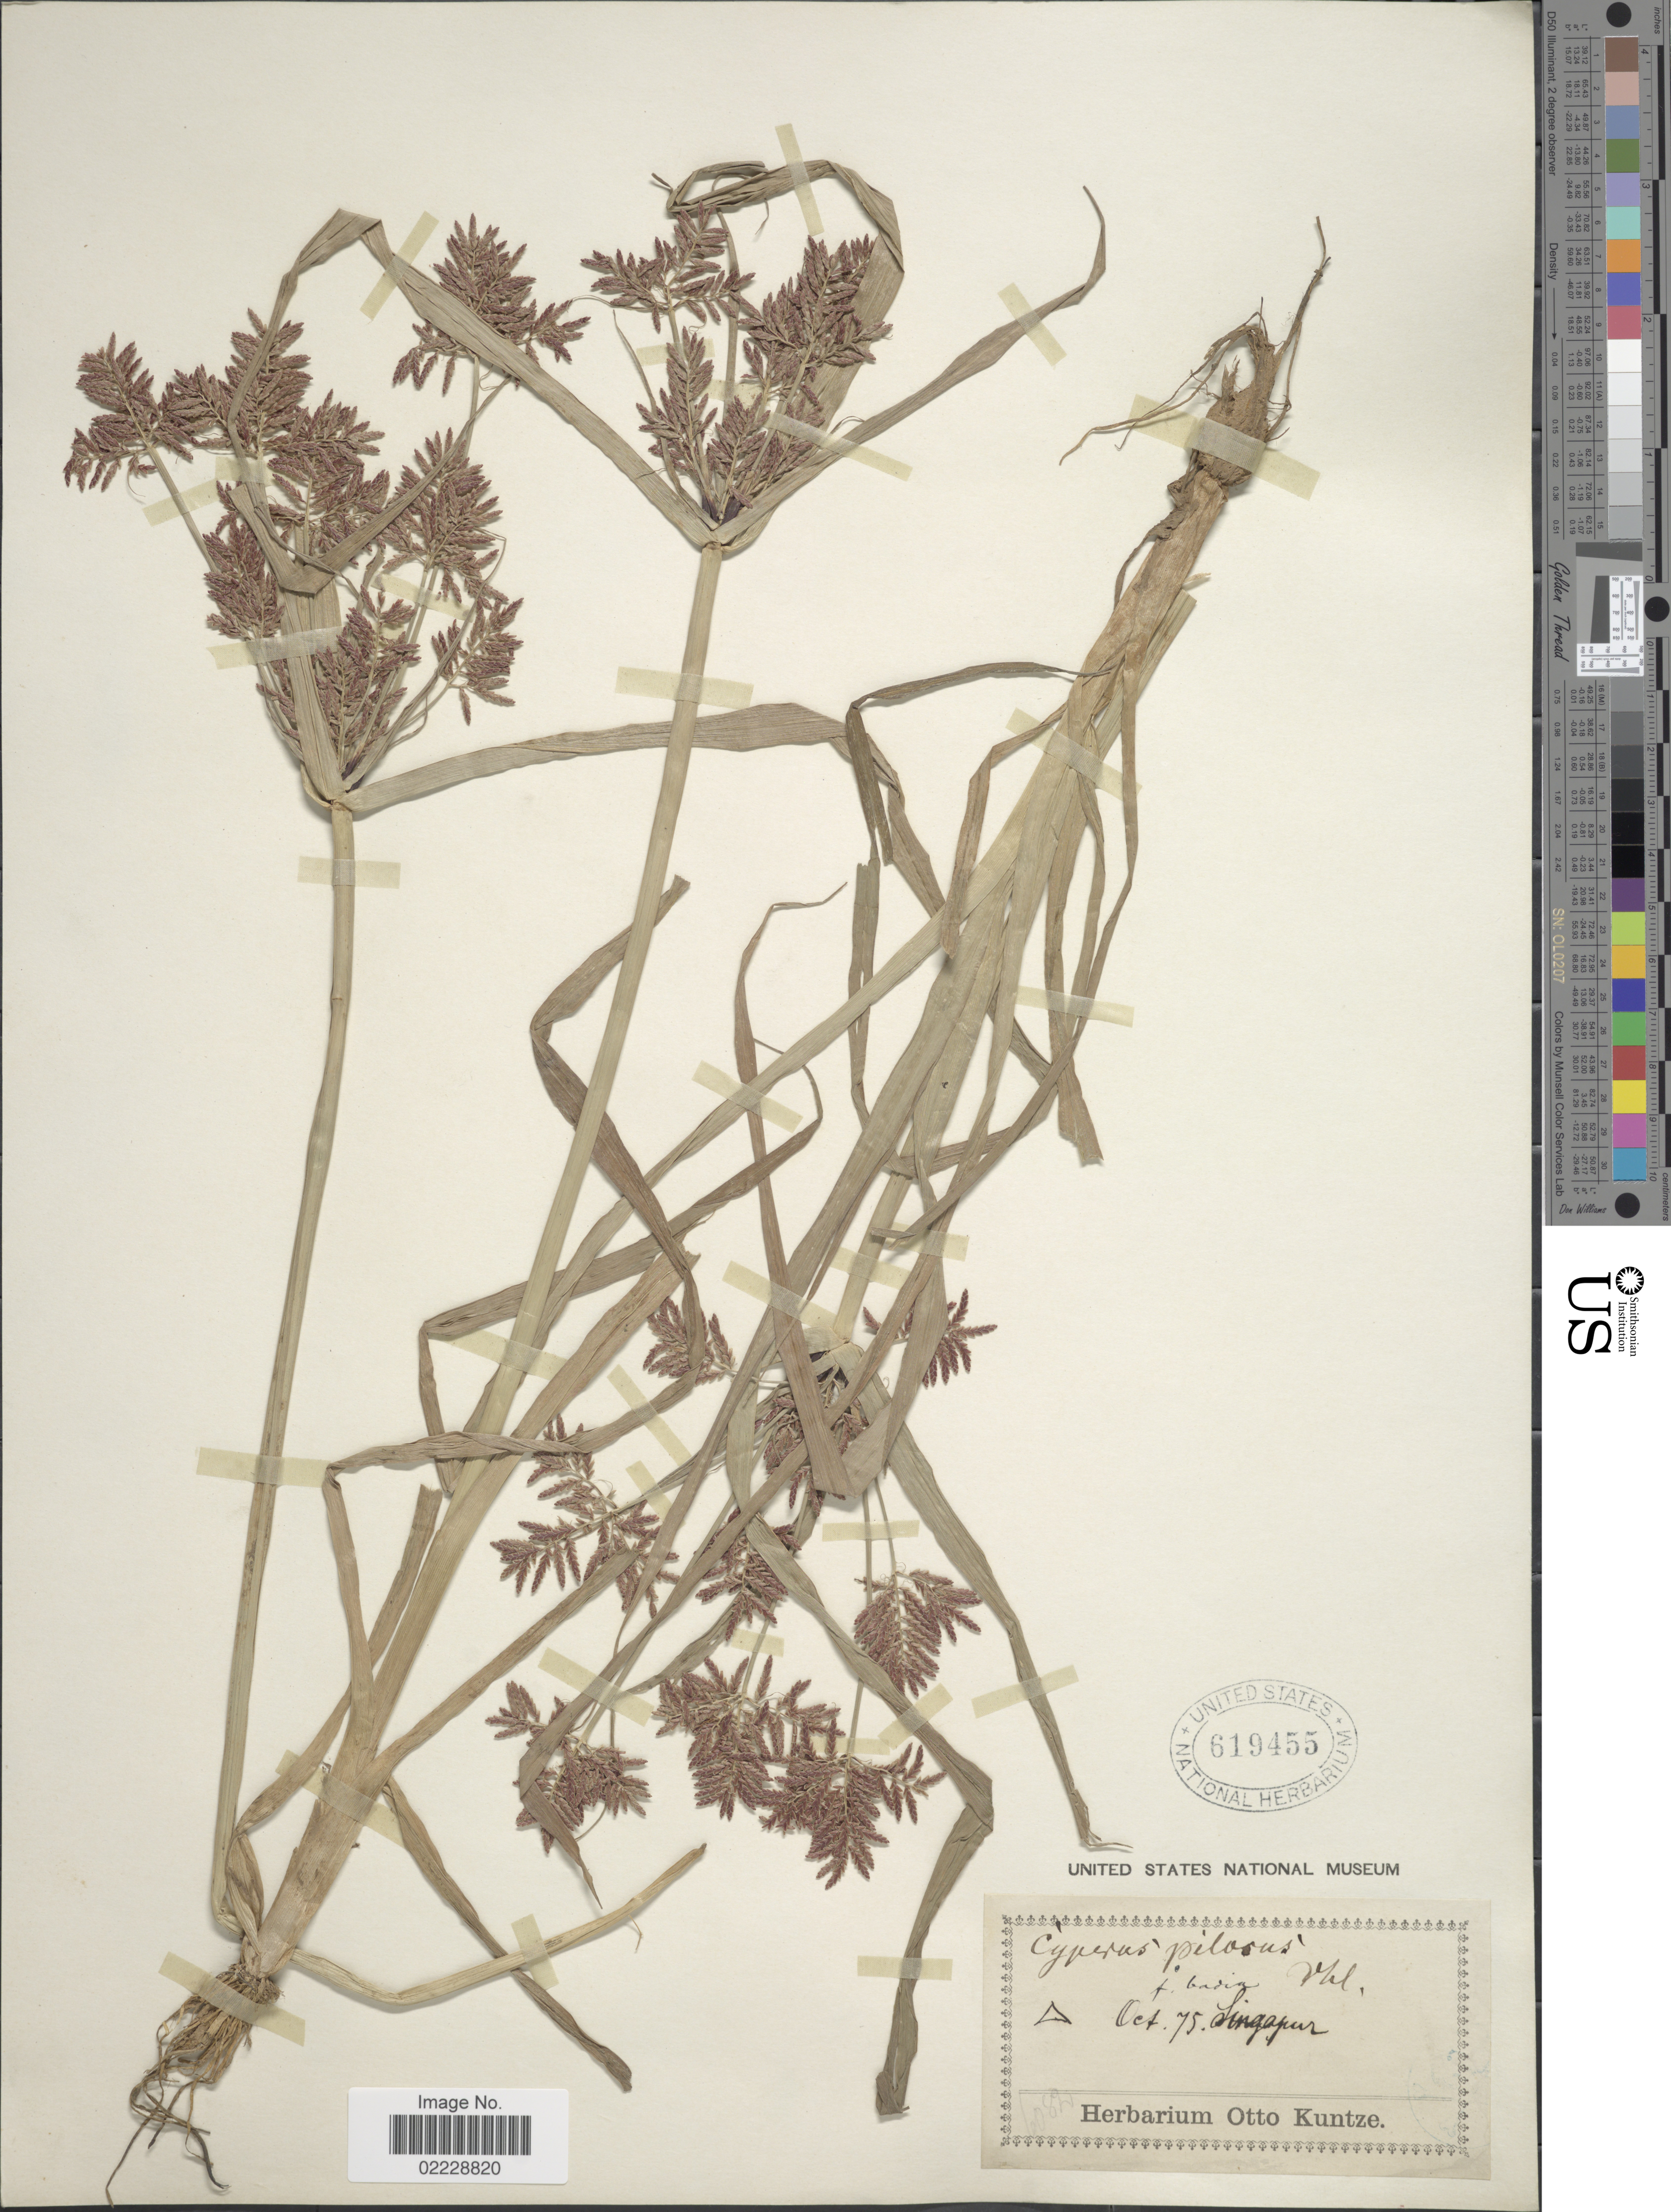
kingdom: Plantae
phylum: Tracheophyta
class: Liliopsida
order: Poales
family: Cyperaceae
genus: Cyperus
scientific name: Cyperus pilosus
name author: Vahl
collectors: ex herb. Otto Kuntze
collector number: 6080*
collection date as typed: Transcribed d/m/y: /10/75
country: Singapore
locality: Singapur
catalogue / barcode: US 619455